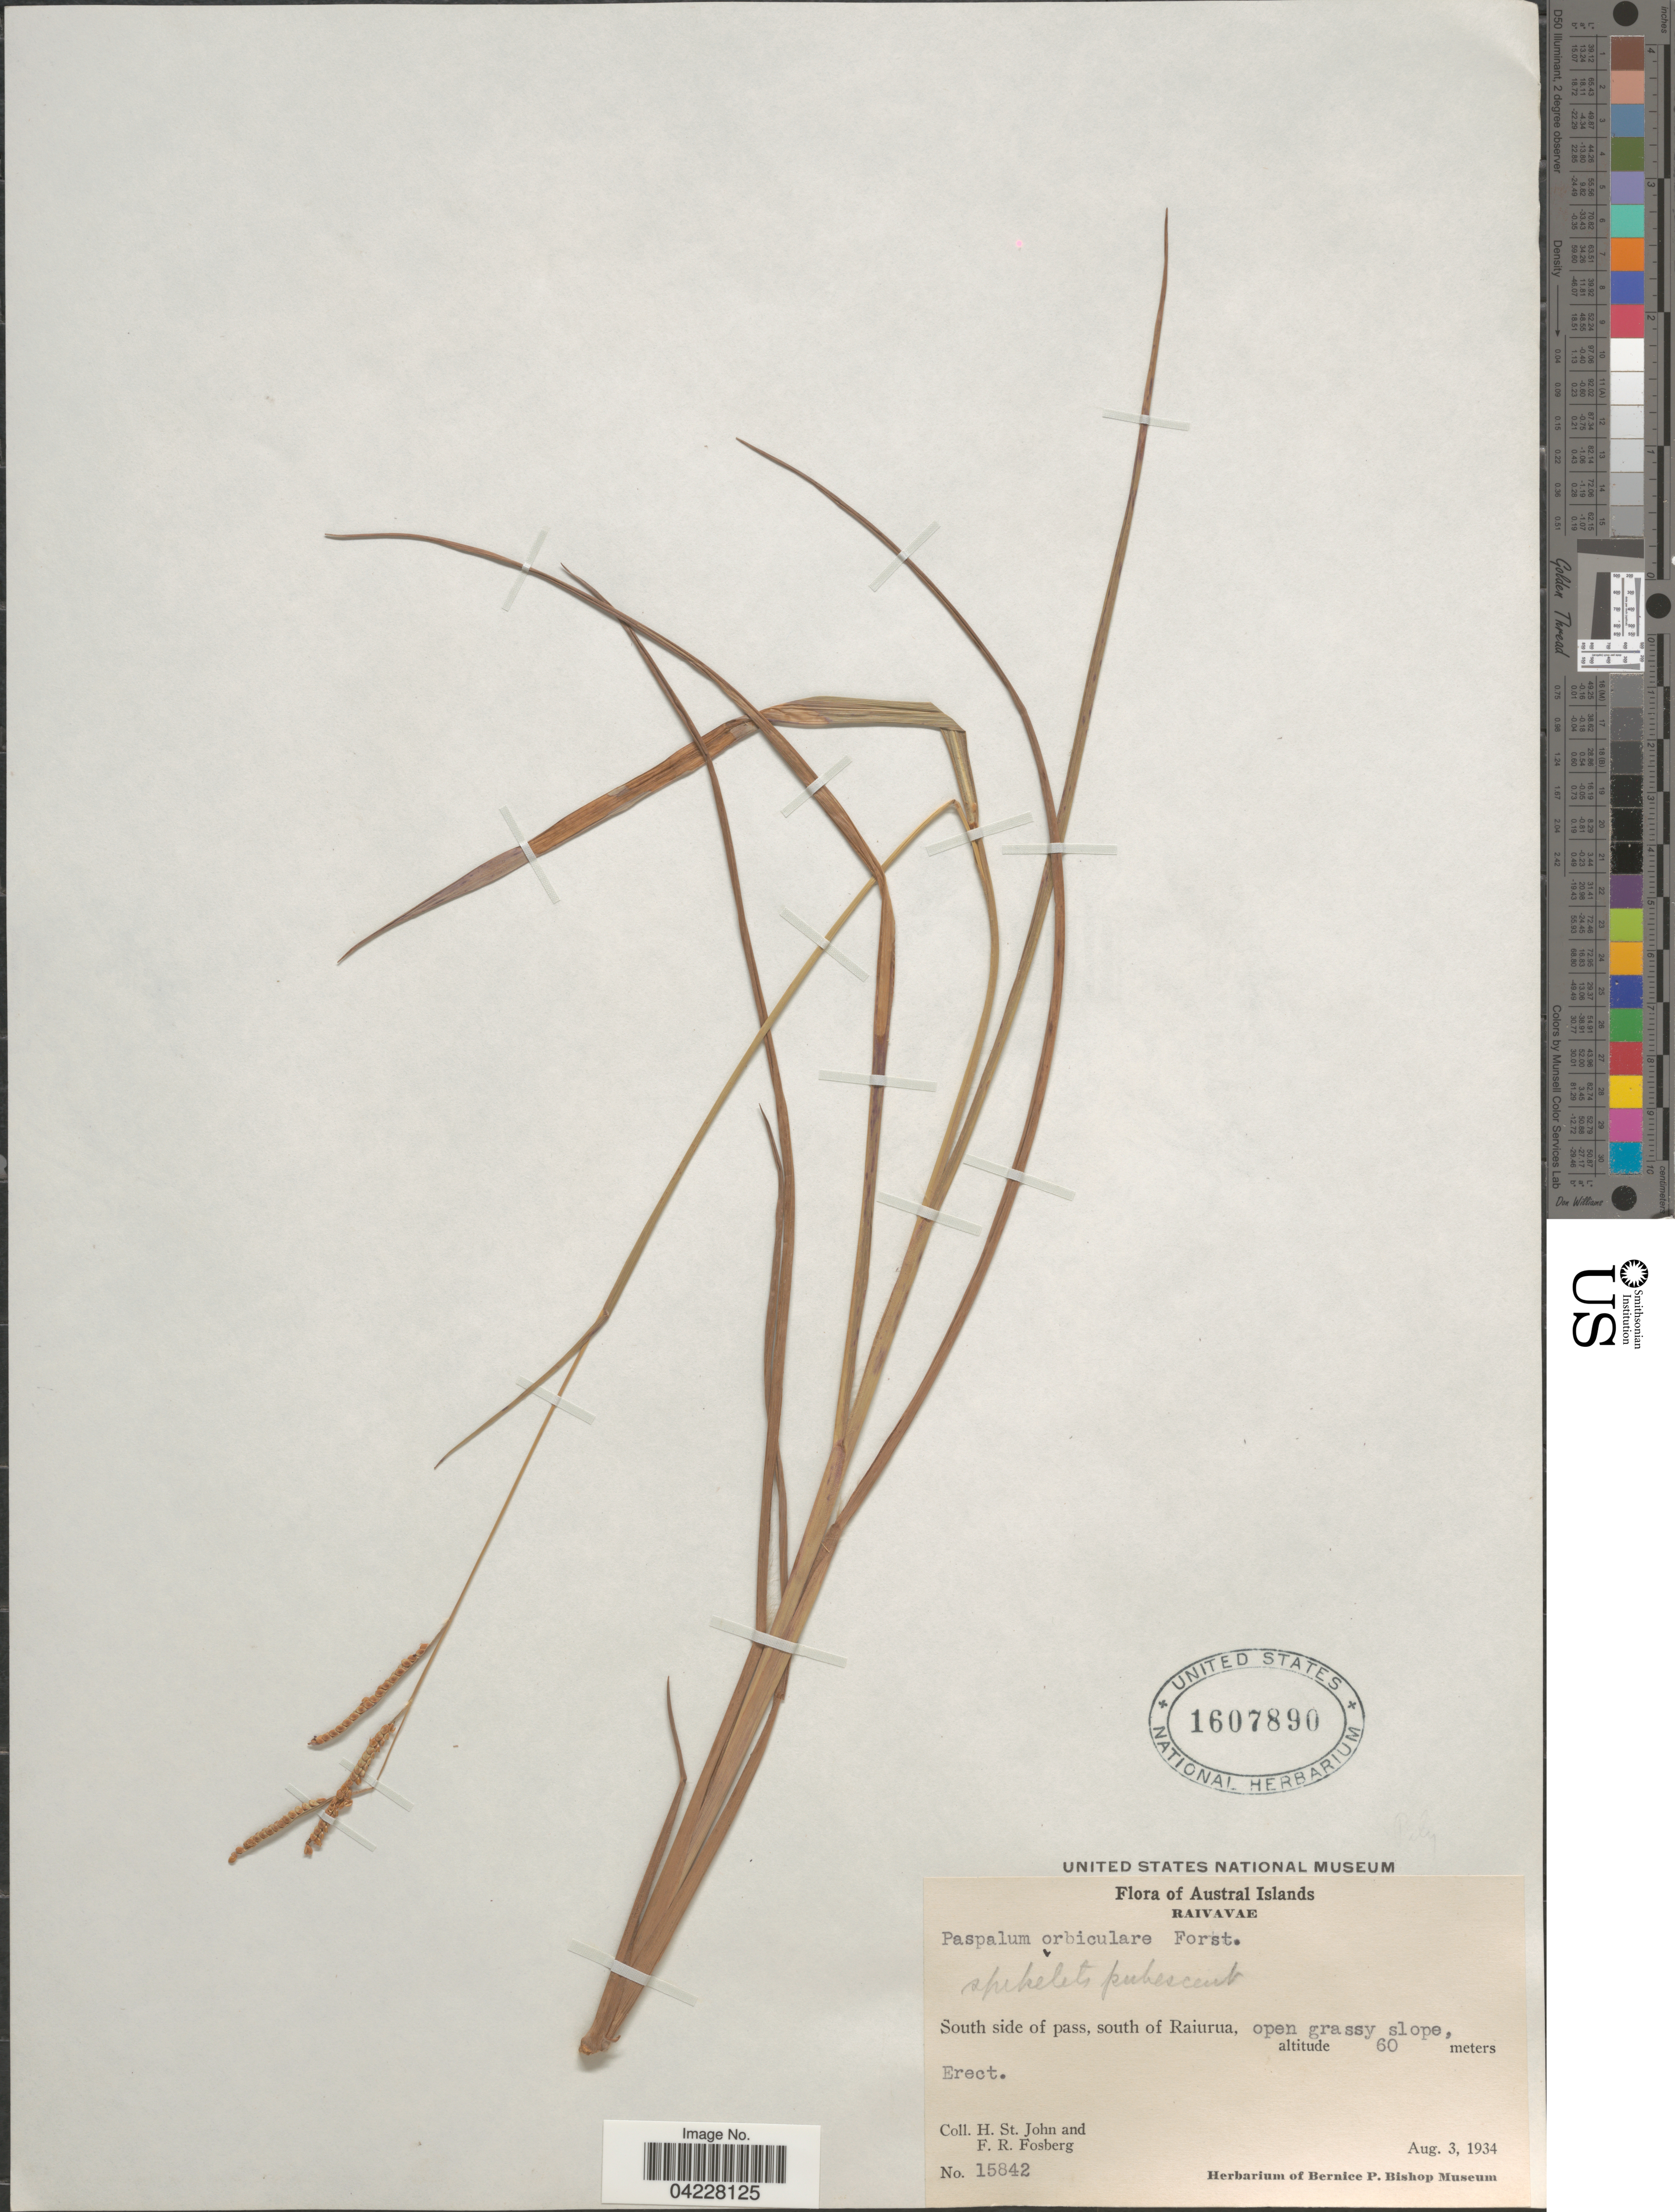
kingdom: Plantae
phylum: Tracheophyta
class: Liliopsida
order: Poales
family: Poaceae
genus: Paspalum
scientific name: Paspalum orbiculare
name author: G. Forst.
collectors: H. St. John & F. R. Fosberg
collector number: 15842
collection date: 1934-08-03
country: French Polynesia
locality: Austral Islands. Raivavae. South side of pass, south of Raiurua.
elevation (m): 60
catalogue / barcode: US 1607890